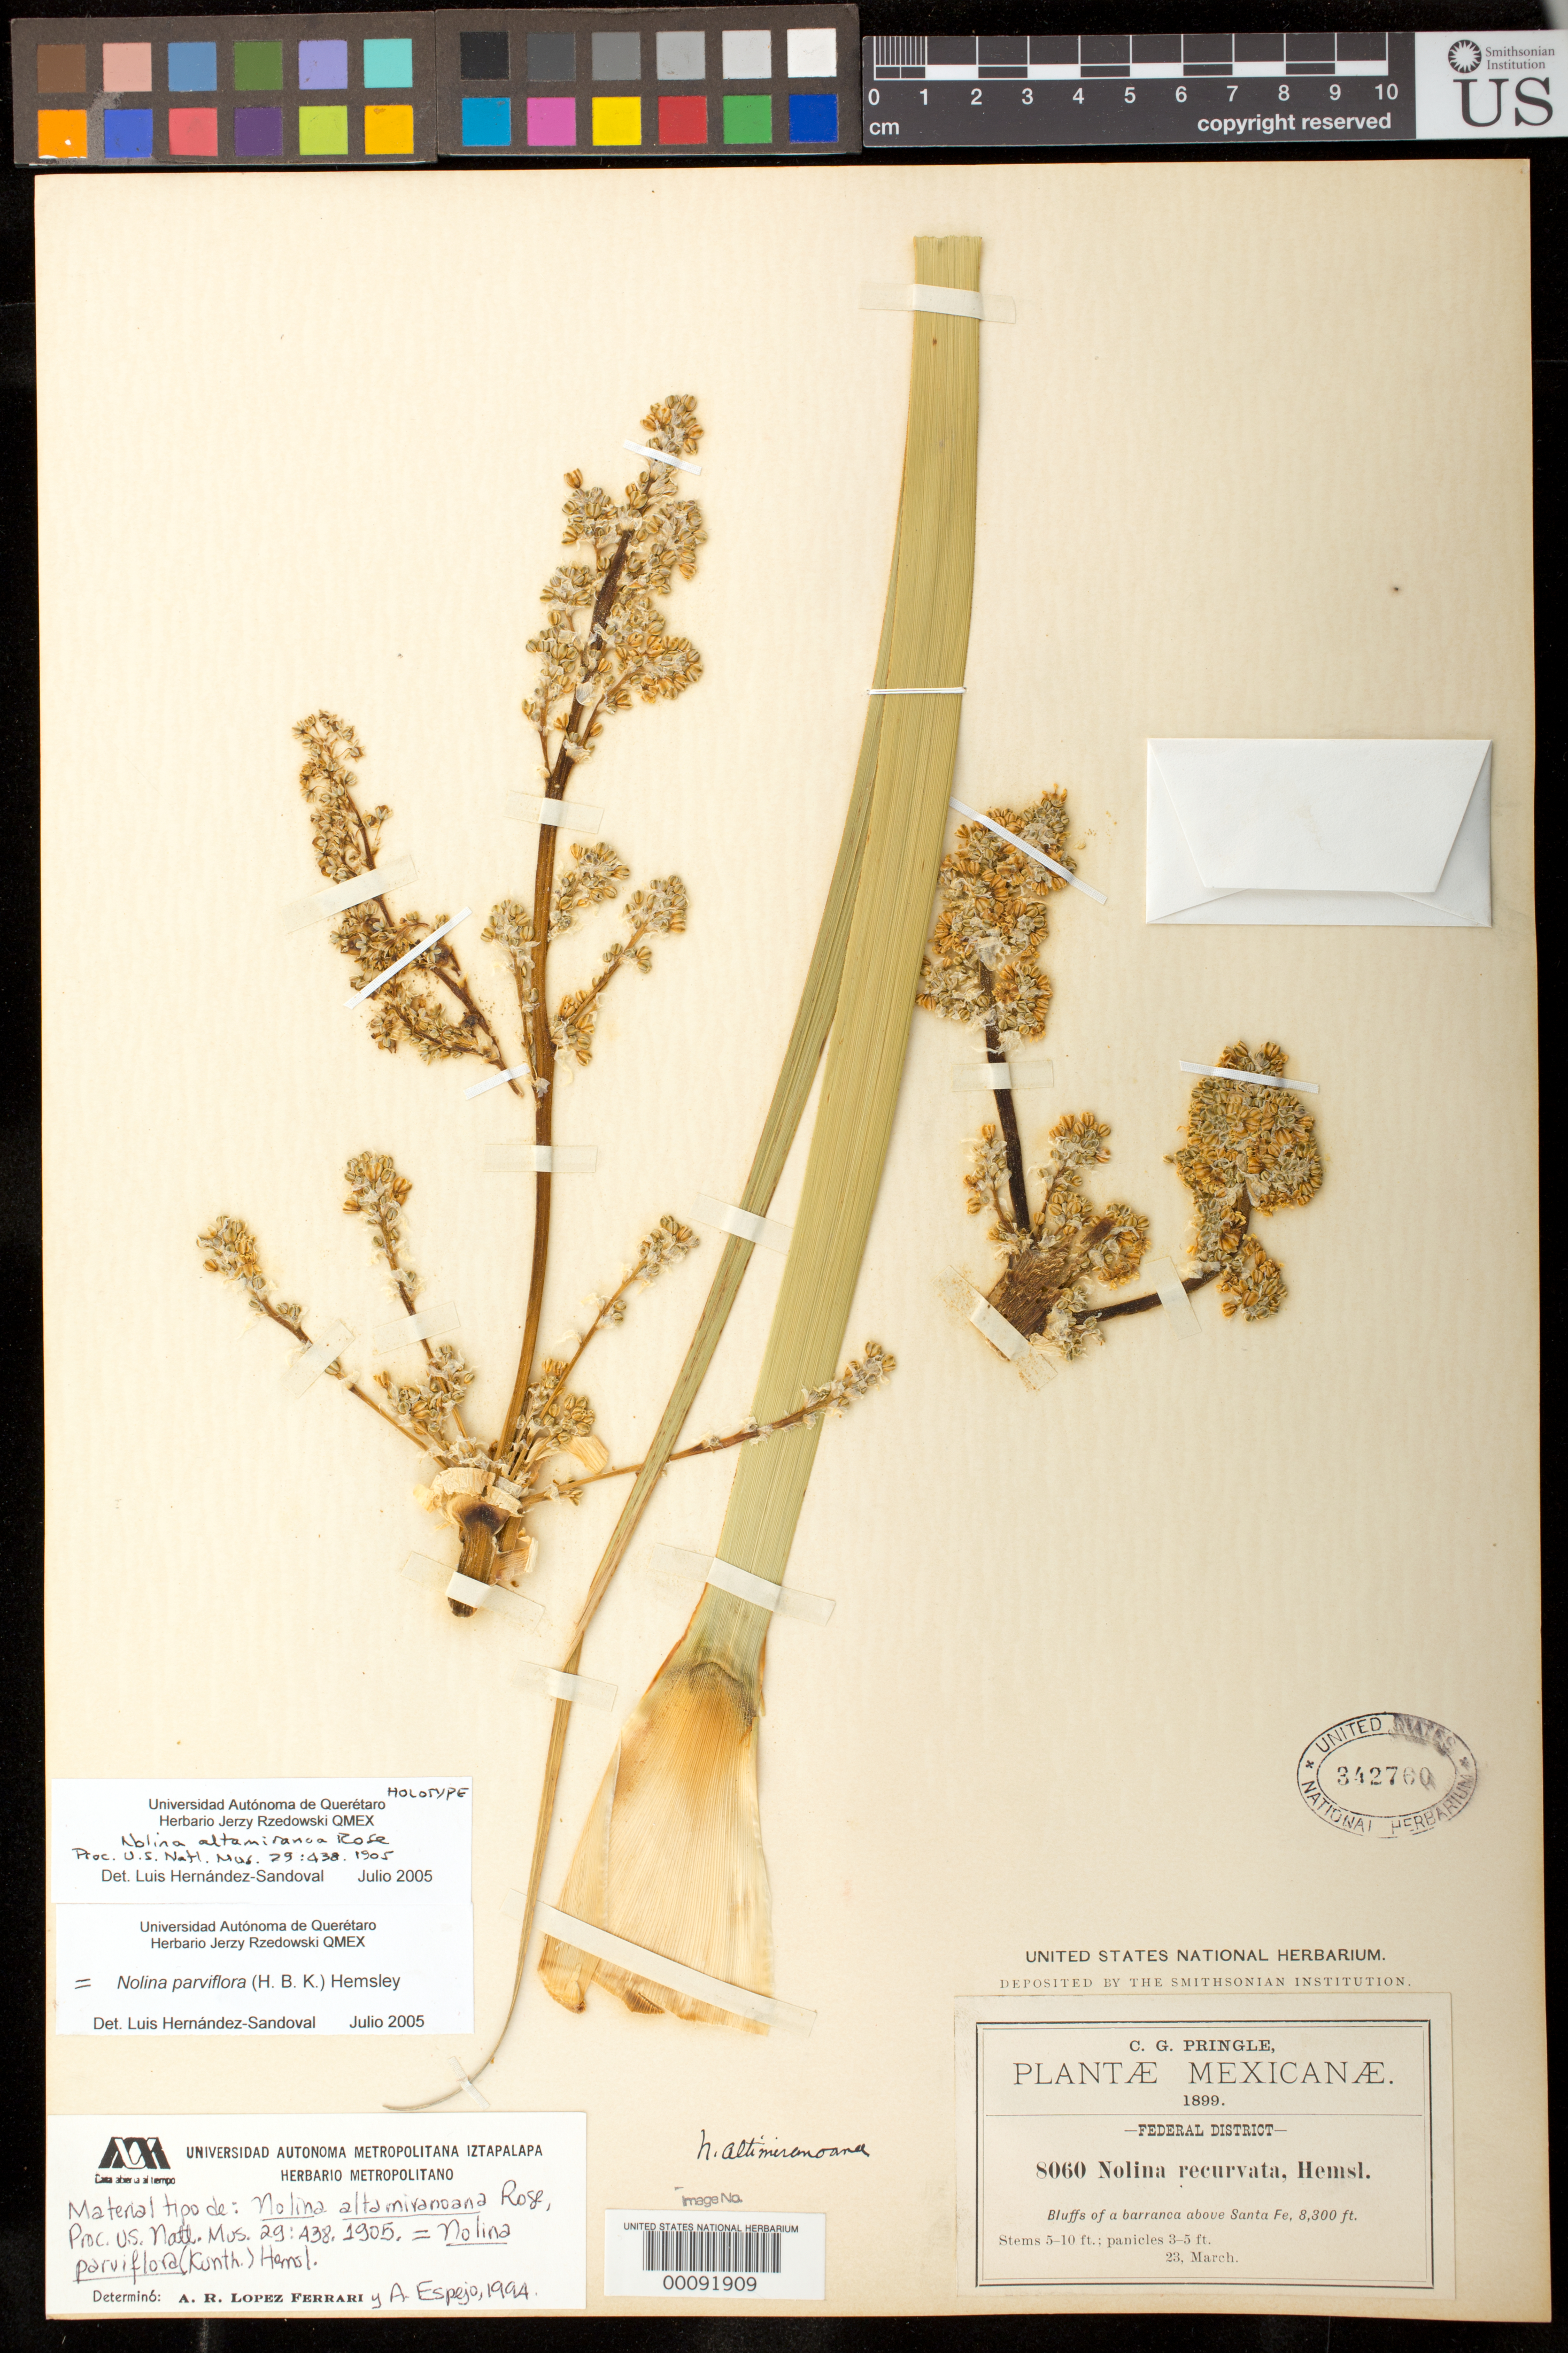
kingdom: Plantae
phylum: Tracheophyta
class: Liliopsida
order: Asparagales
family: Asparagaceae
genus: Nolina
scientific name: Nolina altamiranoana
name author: Rose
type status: Holotype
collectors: C. G. Pringle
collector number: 8060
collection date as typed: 23 Mar 1899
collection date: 1899-03-23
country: Mexico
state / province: Distrito Federal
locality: Bluffs of a barranca above Santa Fe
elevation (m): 2530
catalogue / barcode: US 342760